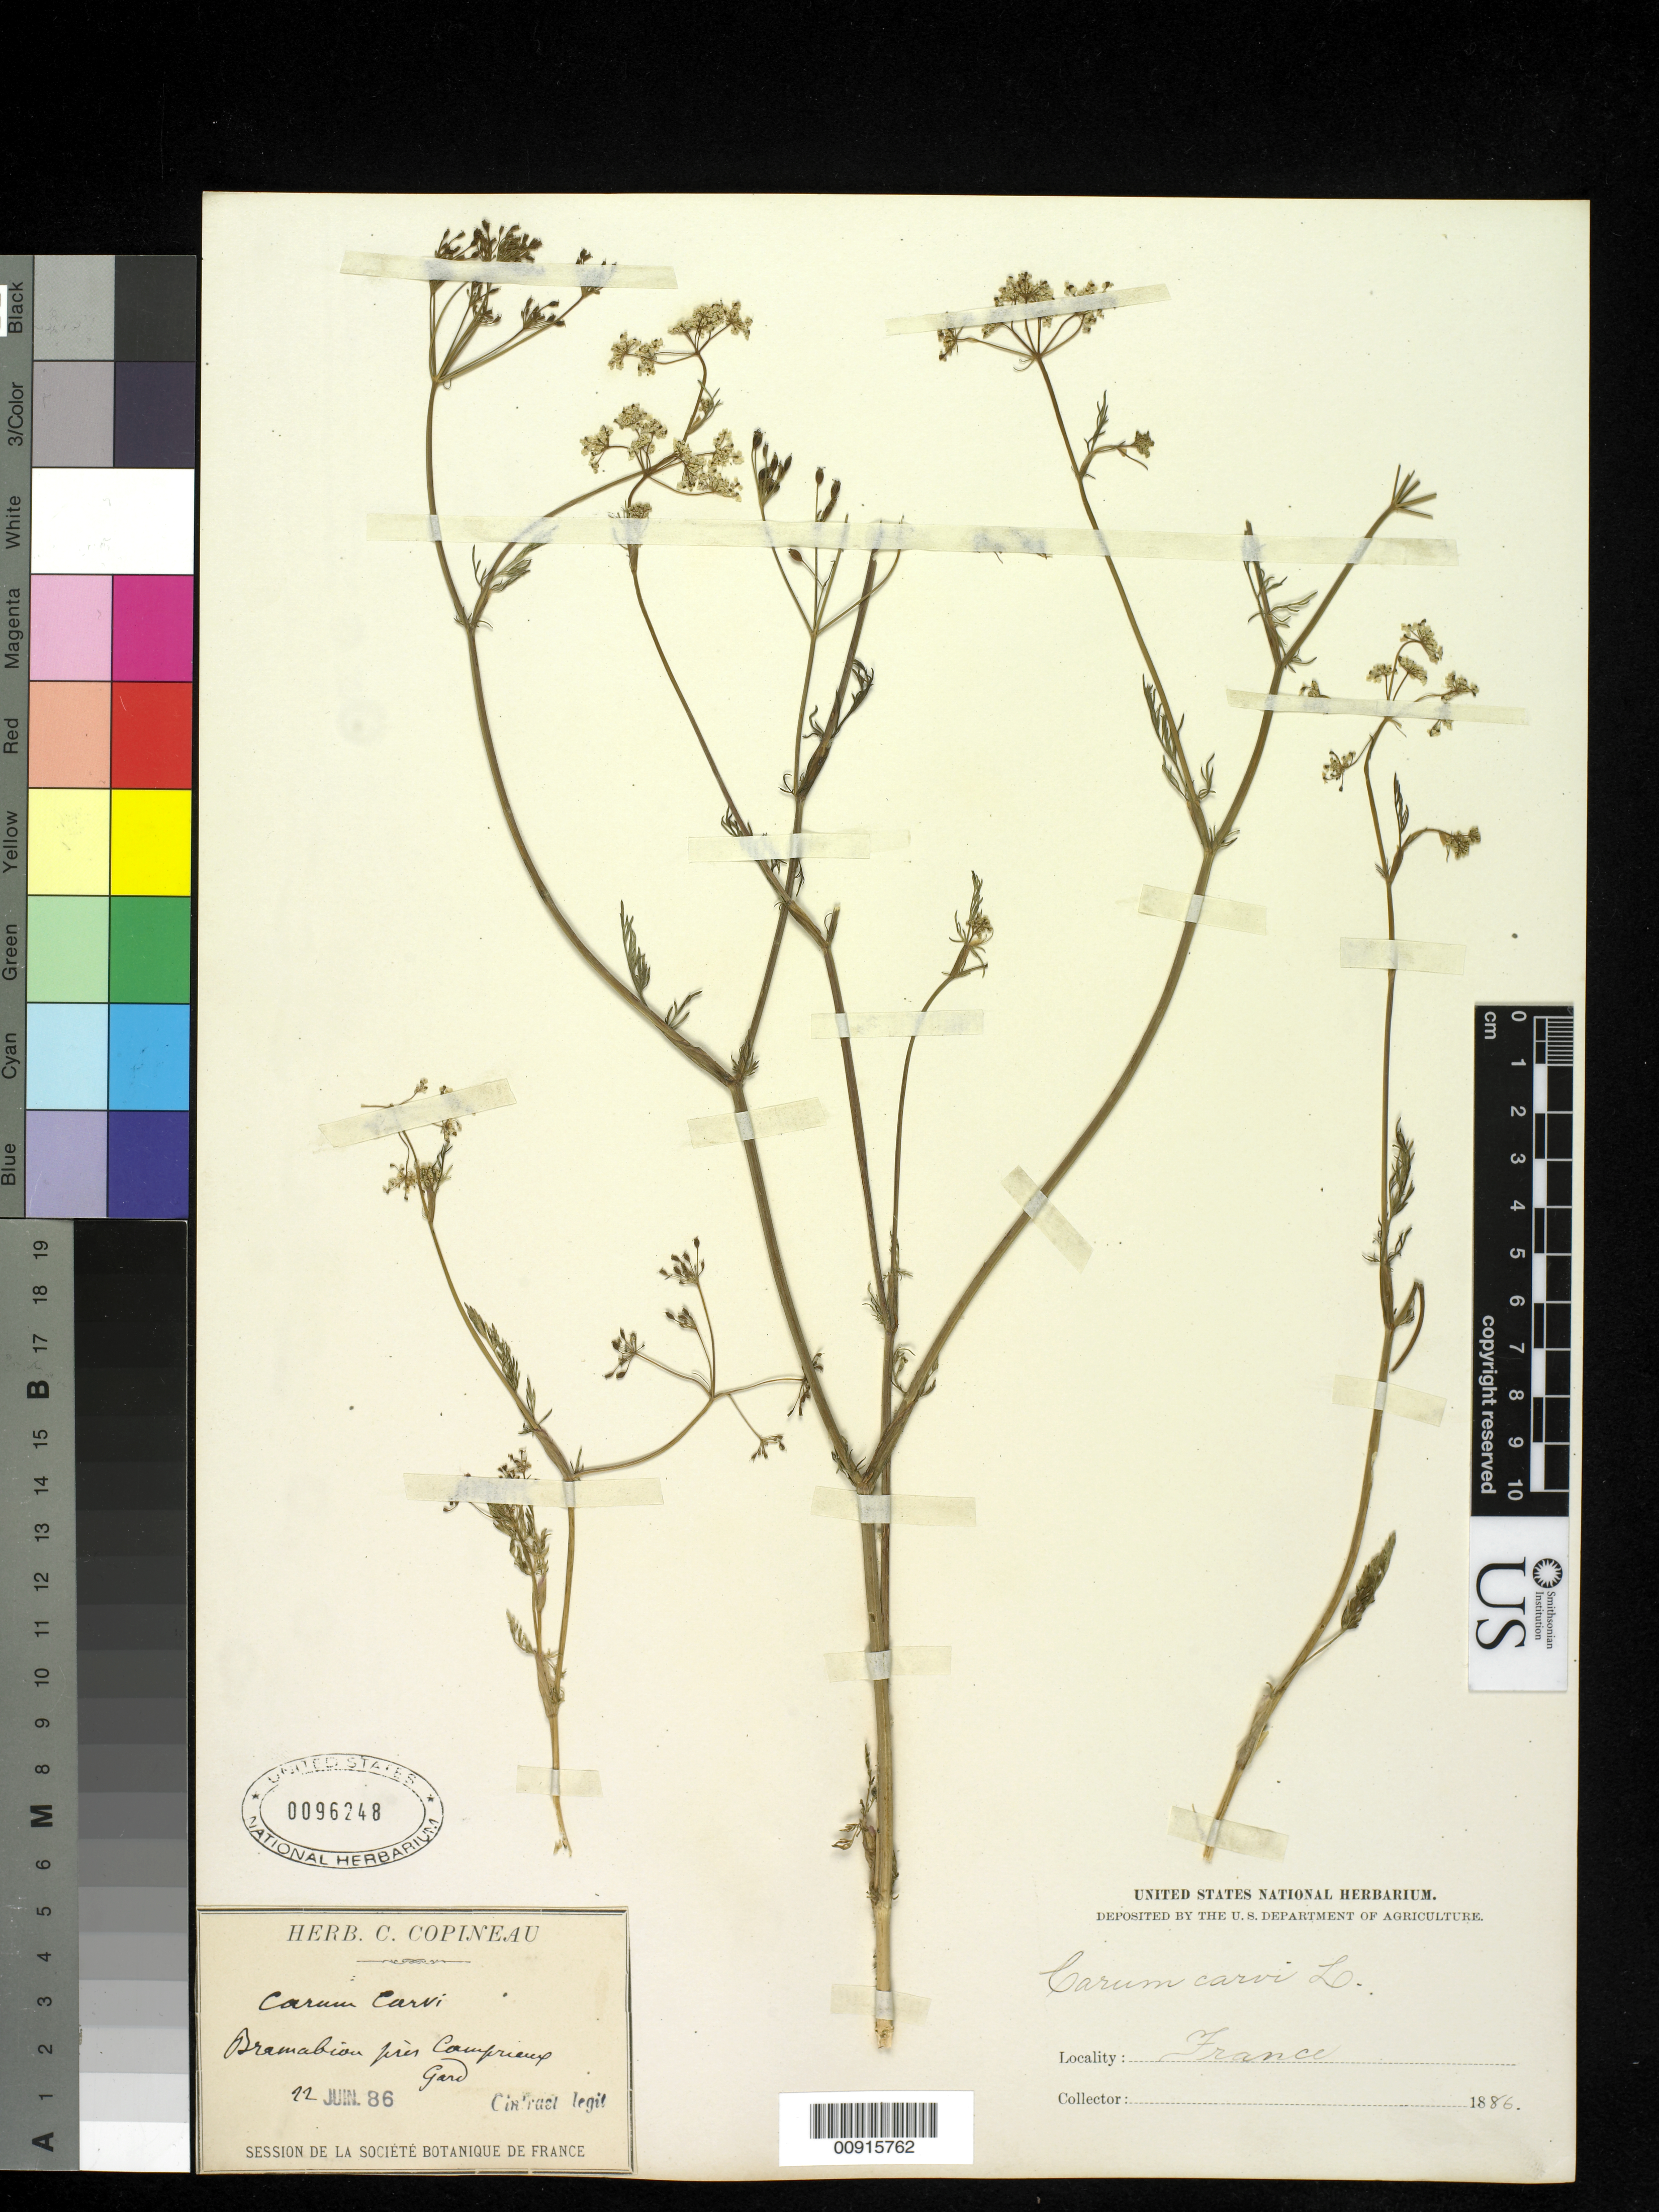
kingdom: Plantae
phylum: Tracheophyta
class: Magnoliopsida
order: Apiales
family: Apiaceae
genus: Carum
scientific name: Carum carvi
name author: L.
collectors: C. Copineau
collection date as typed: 22 Jun 1886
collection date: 1886-06-22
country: France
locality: Dramabiau firer Camprieux.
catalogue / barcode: US 96248